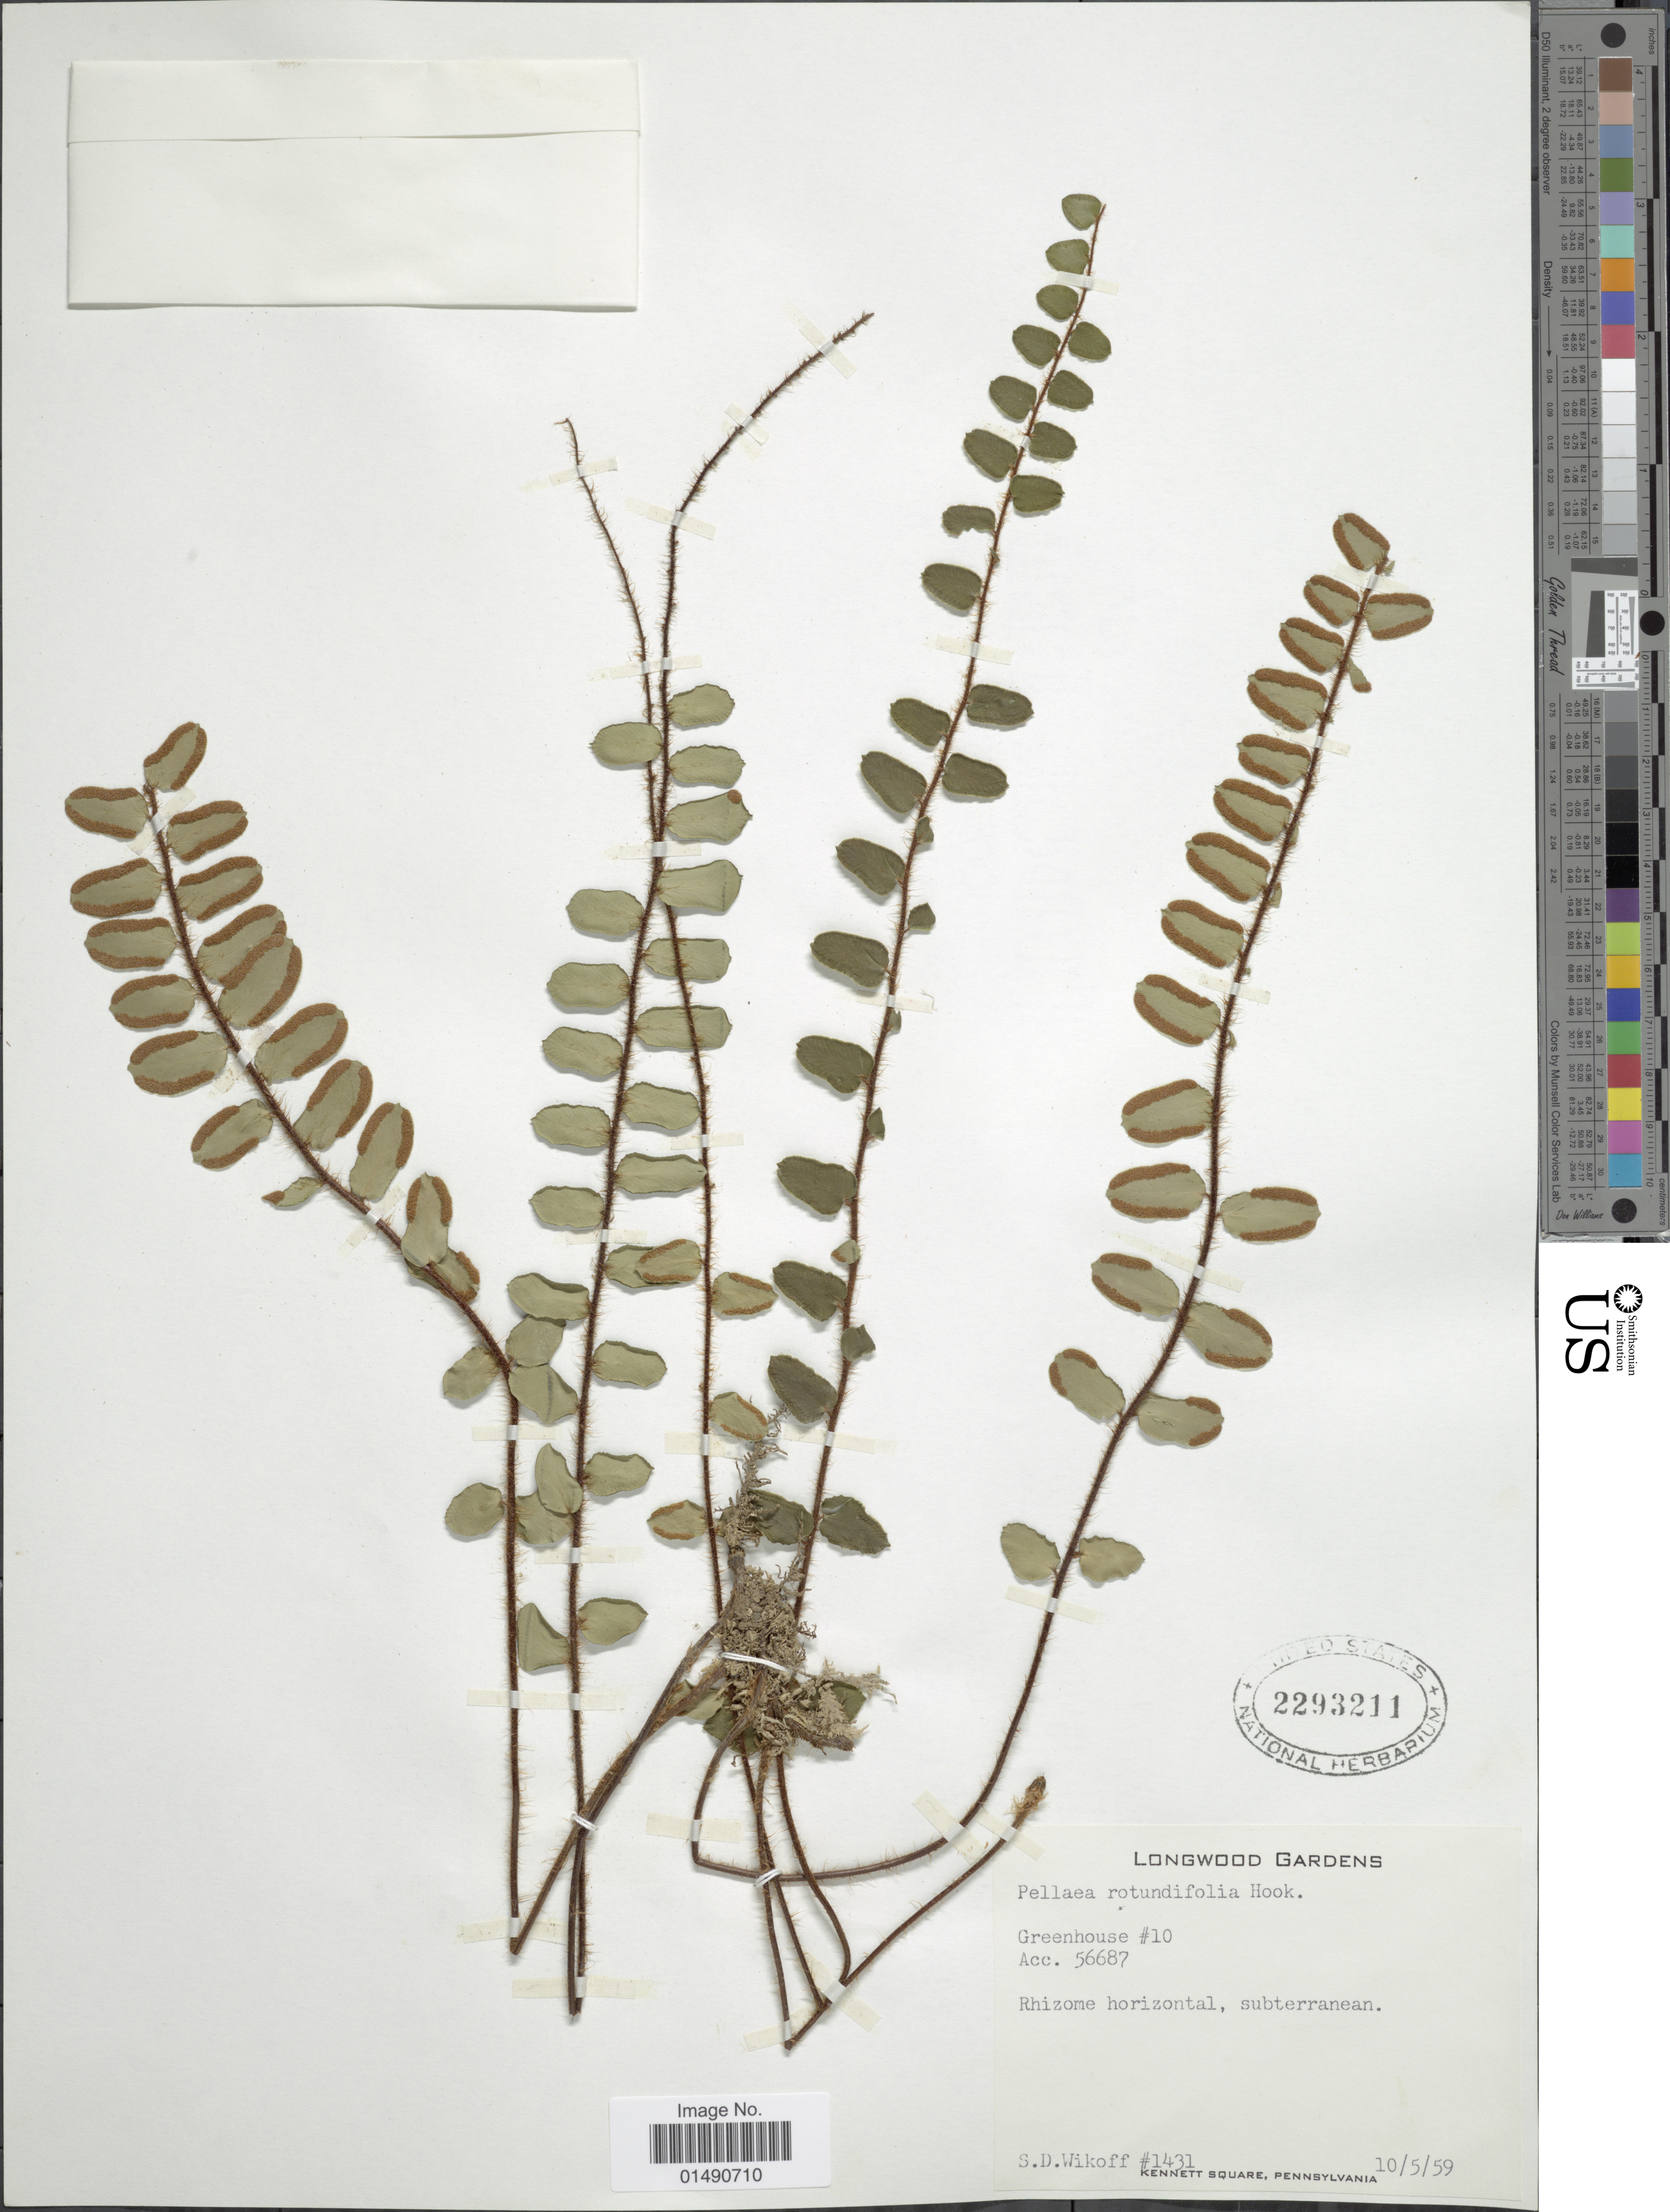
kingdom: Plantae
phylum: Tracheophyta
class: Polypodiopsida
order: Polypodiales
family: Pteridaceae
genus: Pellaea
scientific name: Pellaea rotundifolia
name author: Hook.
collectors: S. Wikoff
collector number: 1431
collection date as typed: Transcribed d/m/y: 5/10/59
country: United States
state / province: Pennsylvania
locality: Kennett Square, Greenhouse #10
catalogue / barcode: US 2293211